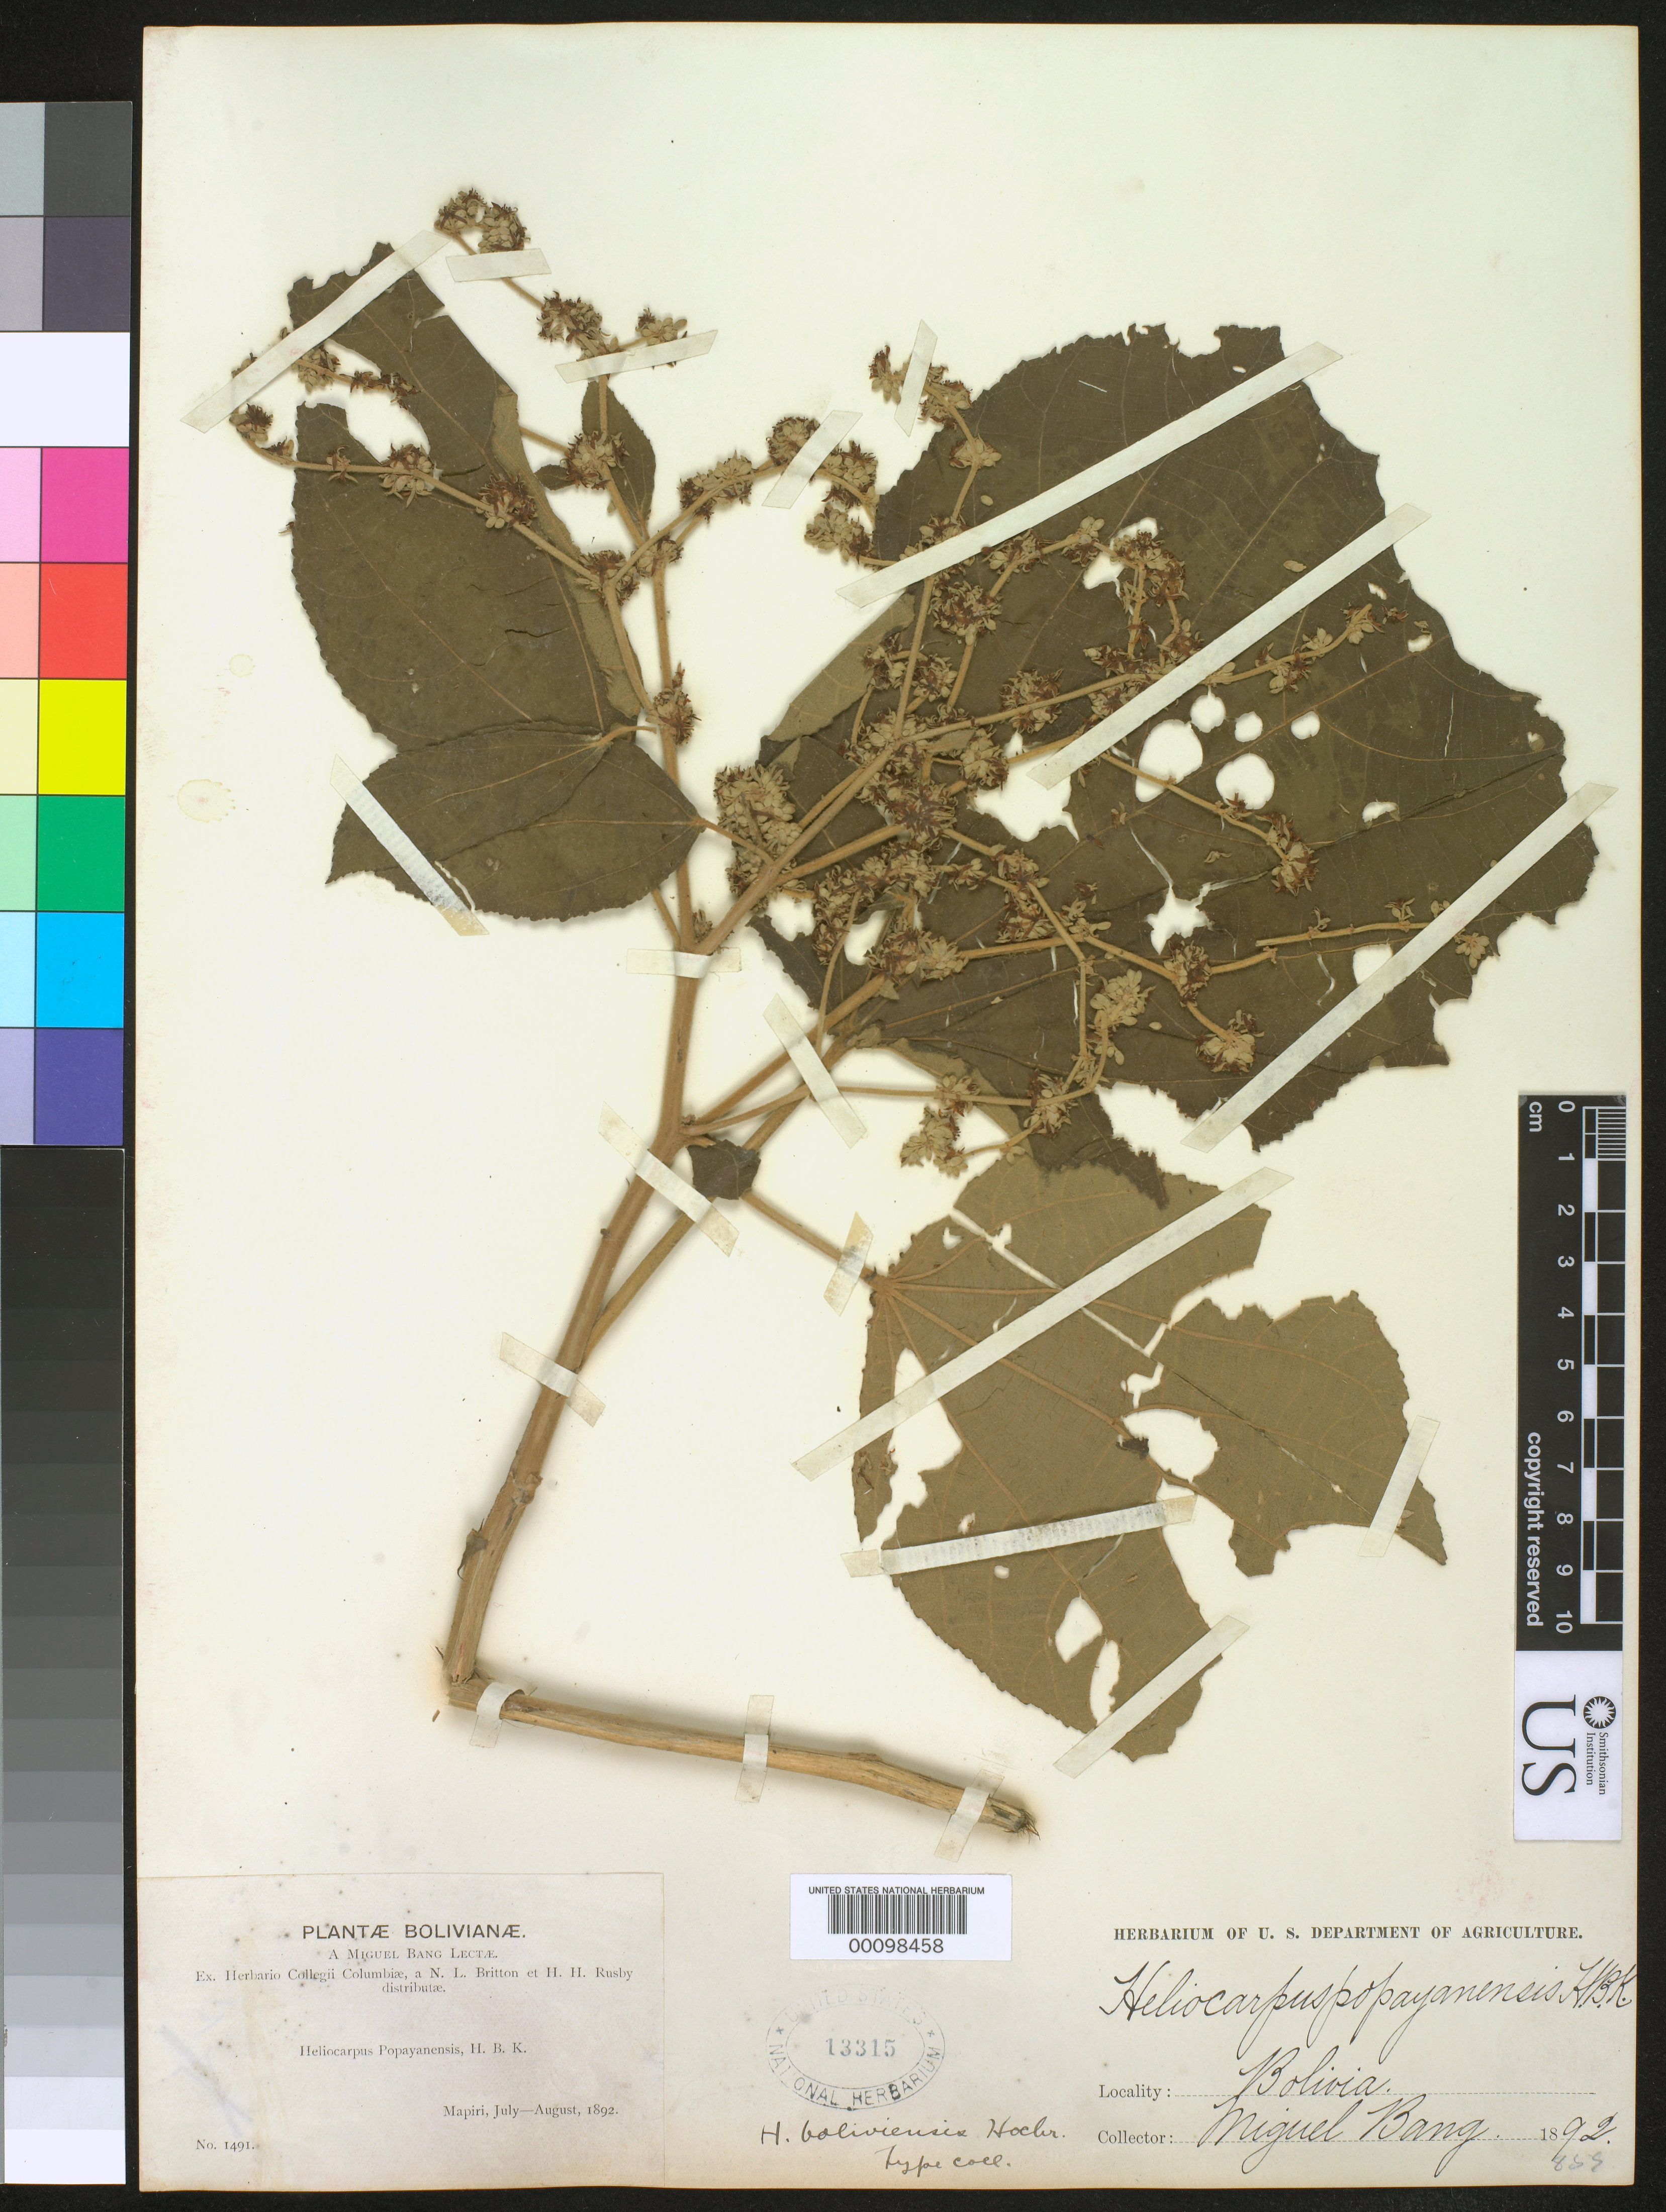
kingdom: Plantae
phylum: Tracheophyta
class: Magnoliopsida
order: Malvales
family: Malvaceae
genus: Heliocarpus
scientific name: Heliocarpus boliviensis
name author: Hochr.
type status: Isotype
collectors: M. Bang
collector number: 1491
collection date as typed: Jul 1892 to -- Aug 1892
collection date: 1892-07/1892-08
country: Bolivia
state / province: La Paz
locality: Mapiri.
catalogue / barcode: US 13315